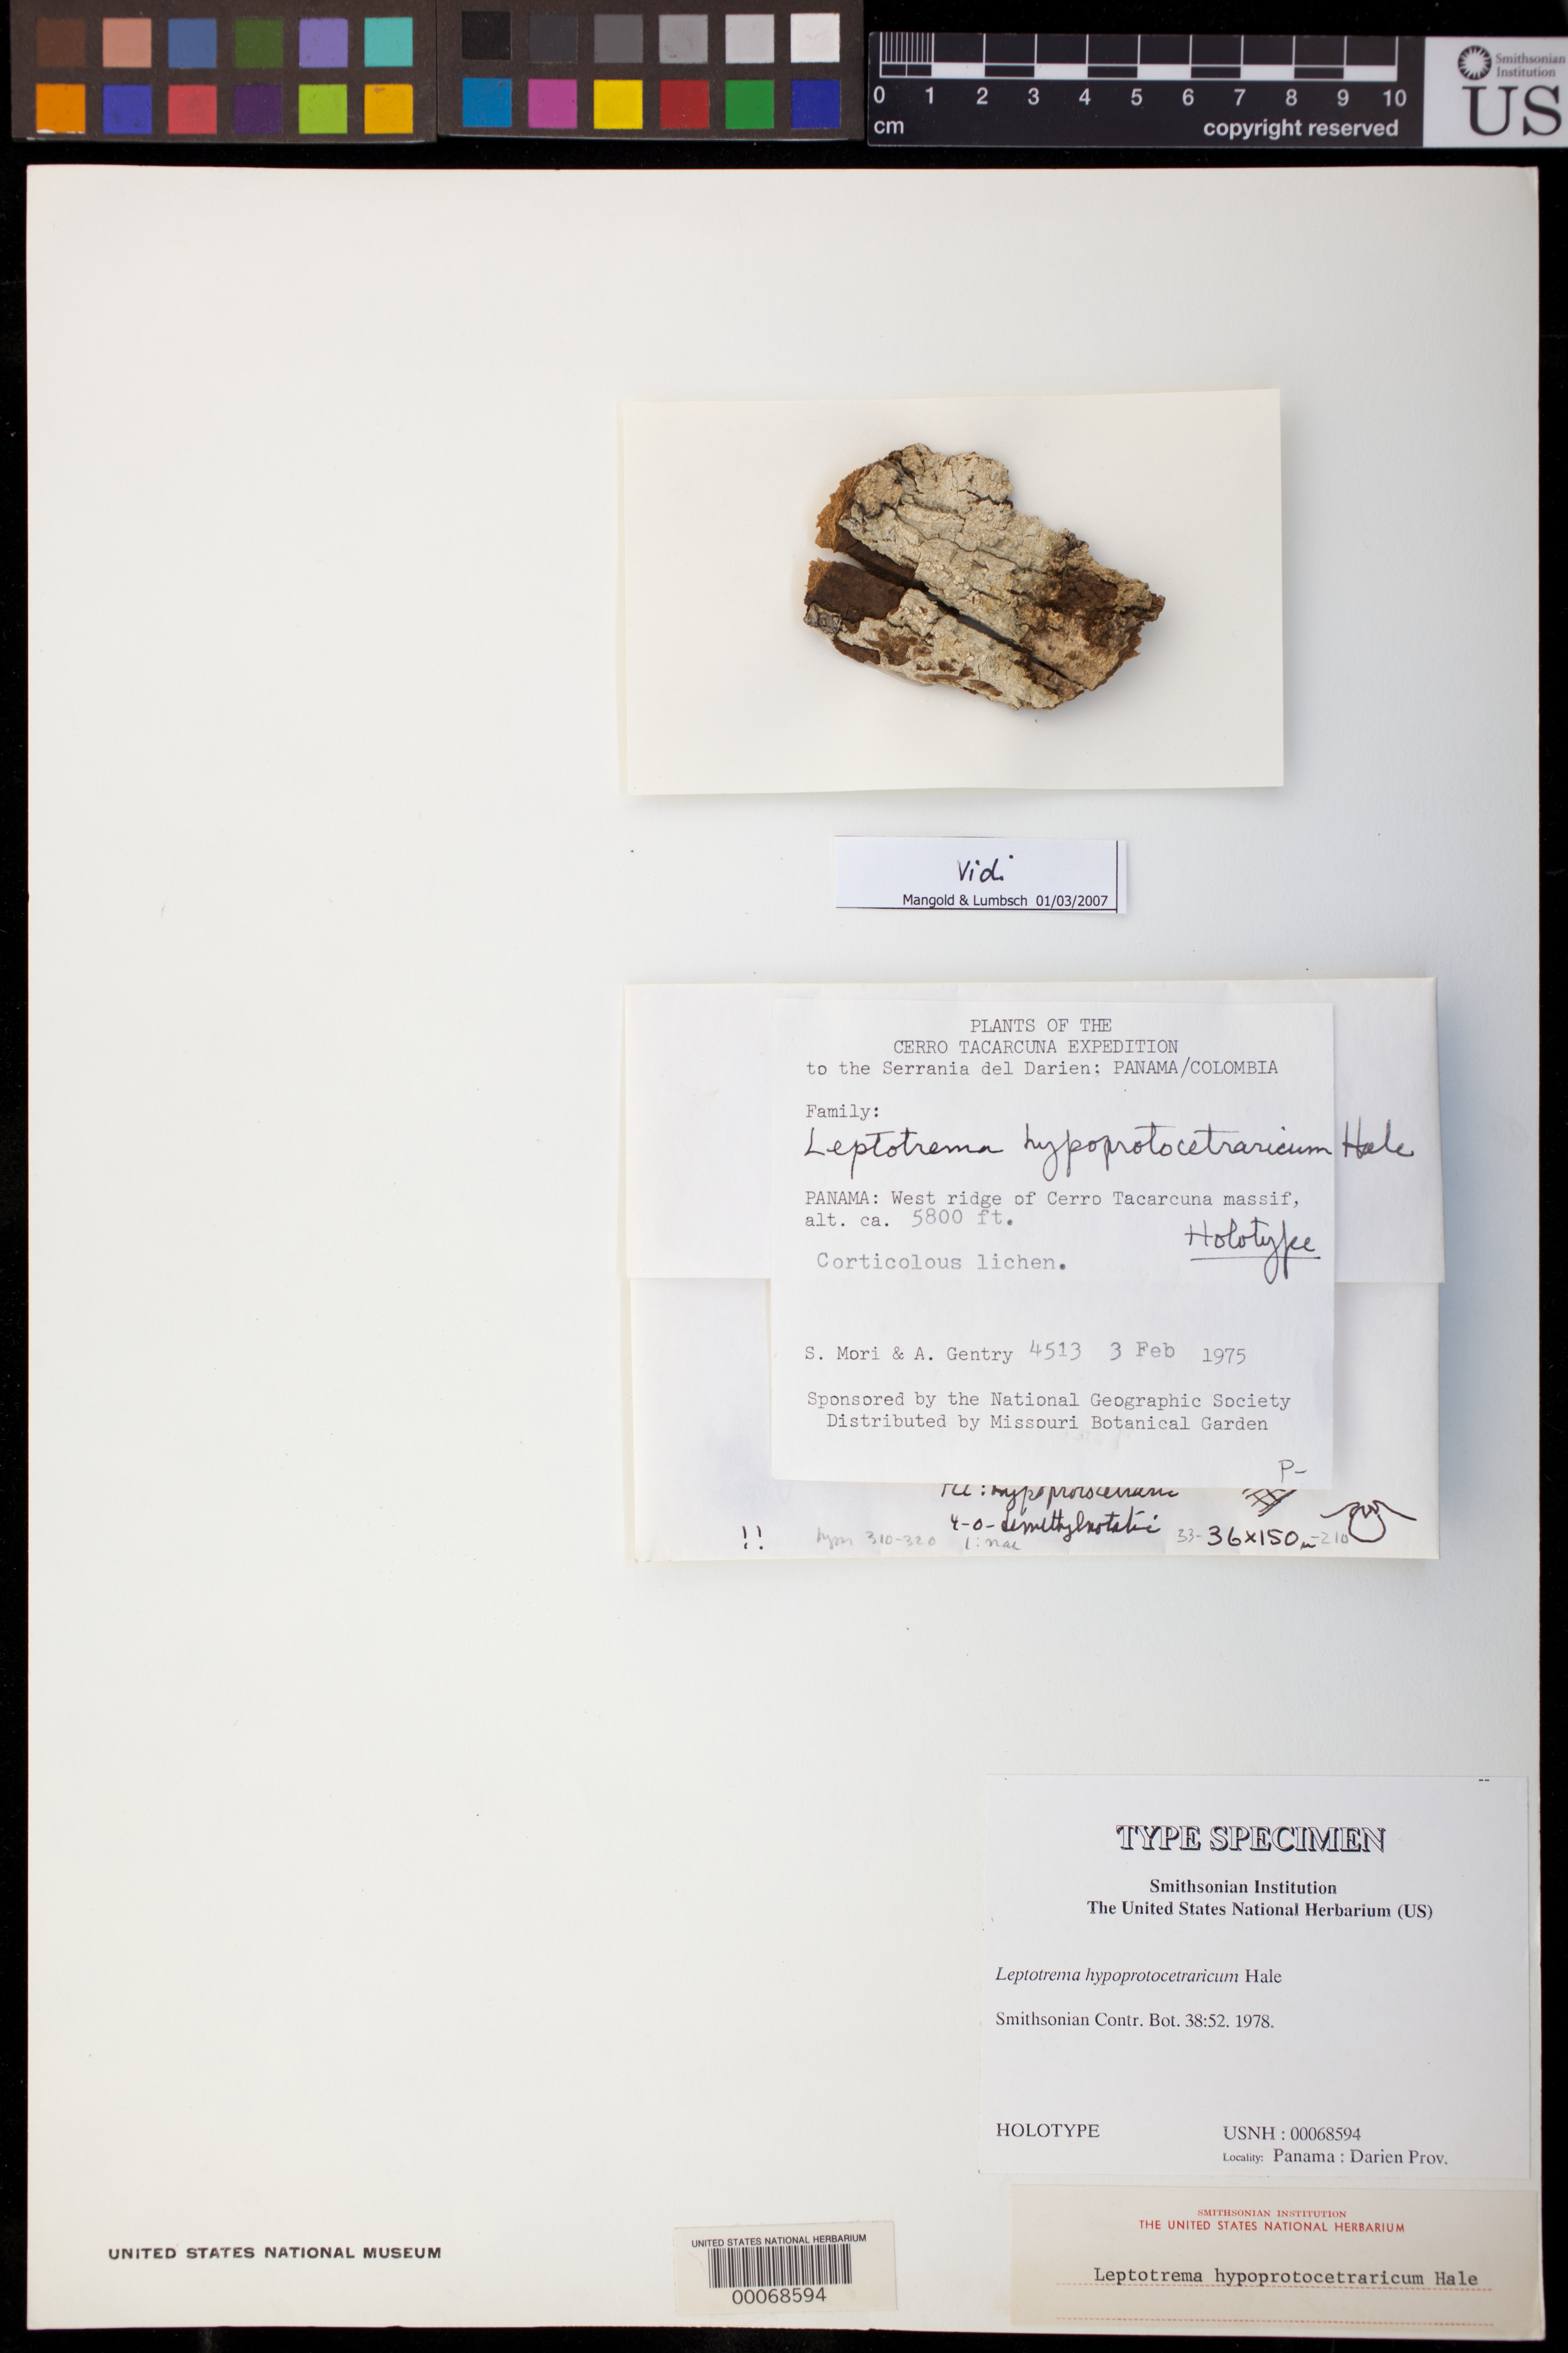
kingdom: Fungi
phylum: Ascomycota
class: Lecanoromycetes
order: Ostropales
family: Graphidaceae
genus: Leptotrema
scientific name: Leptotrema hypoprotocetraricum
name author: Hale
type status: Holotype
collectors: S. Mori & A. H. Gentry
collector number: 4513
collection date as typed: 03 Feb 1975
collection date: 1975-02-03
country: Panama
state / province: Darién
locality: W ridge of Cerro Tacarcuna Massif.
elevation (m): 1768